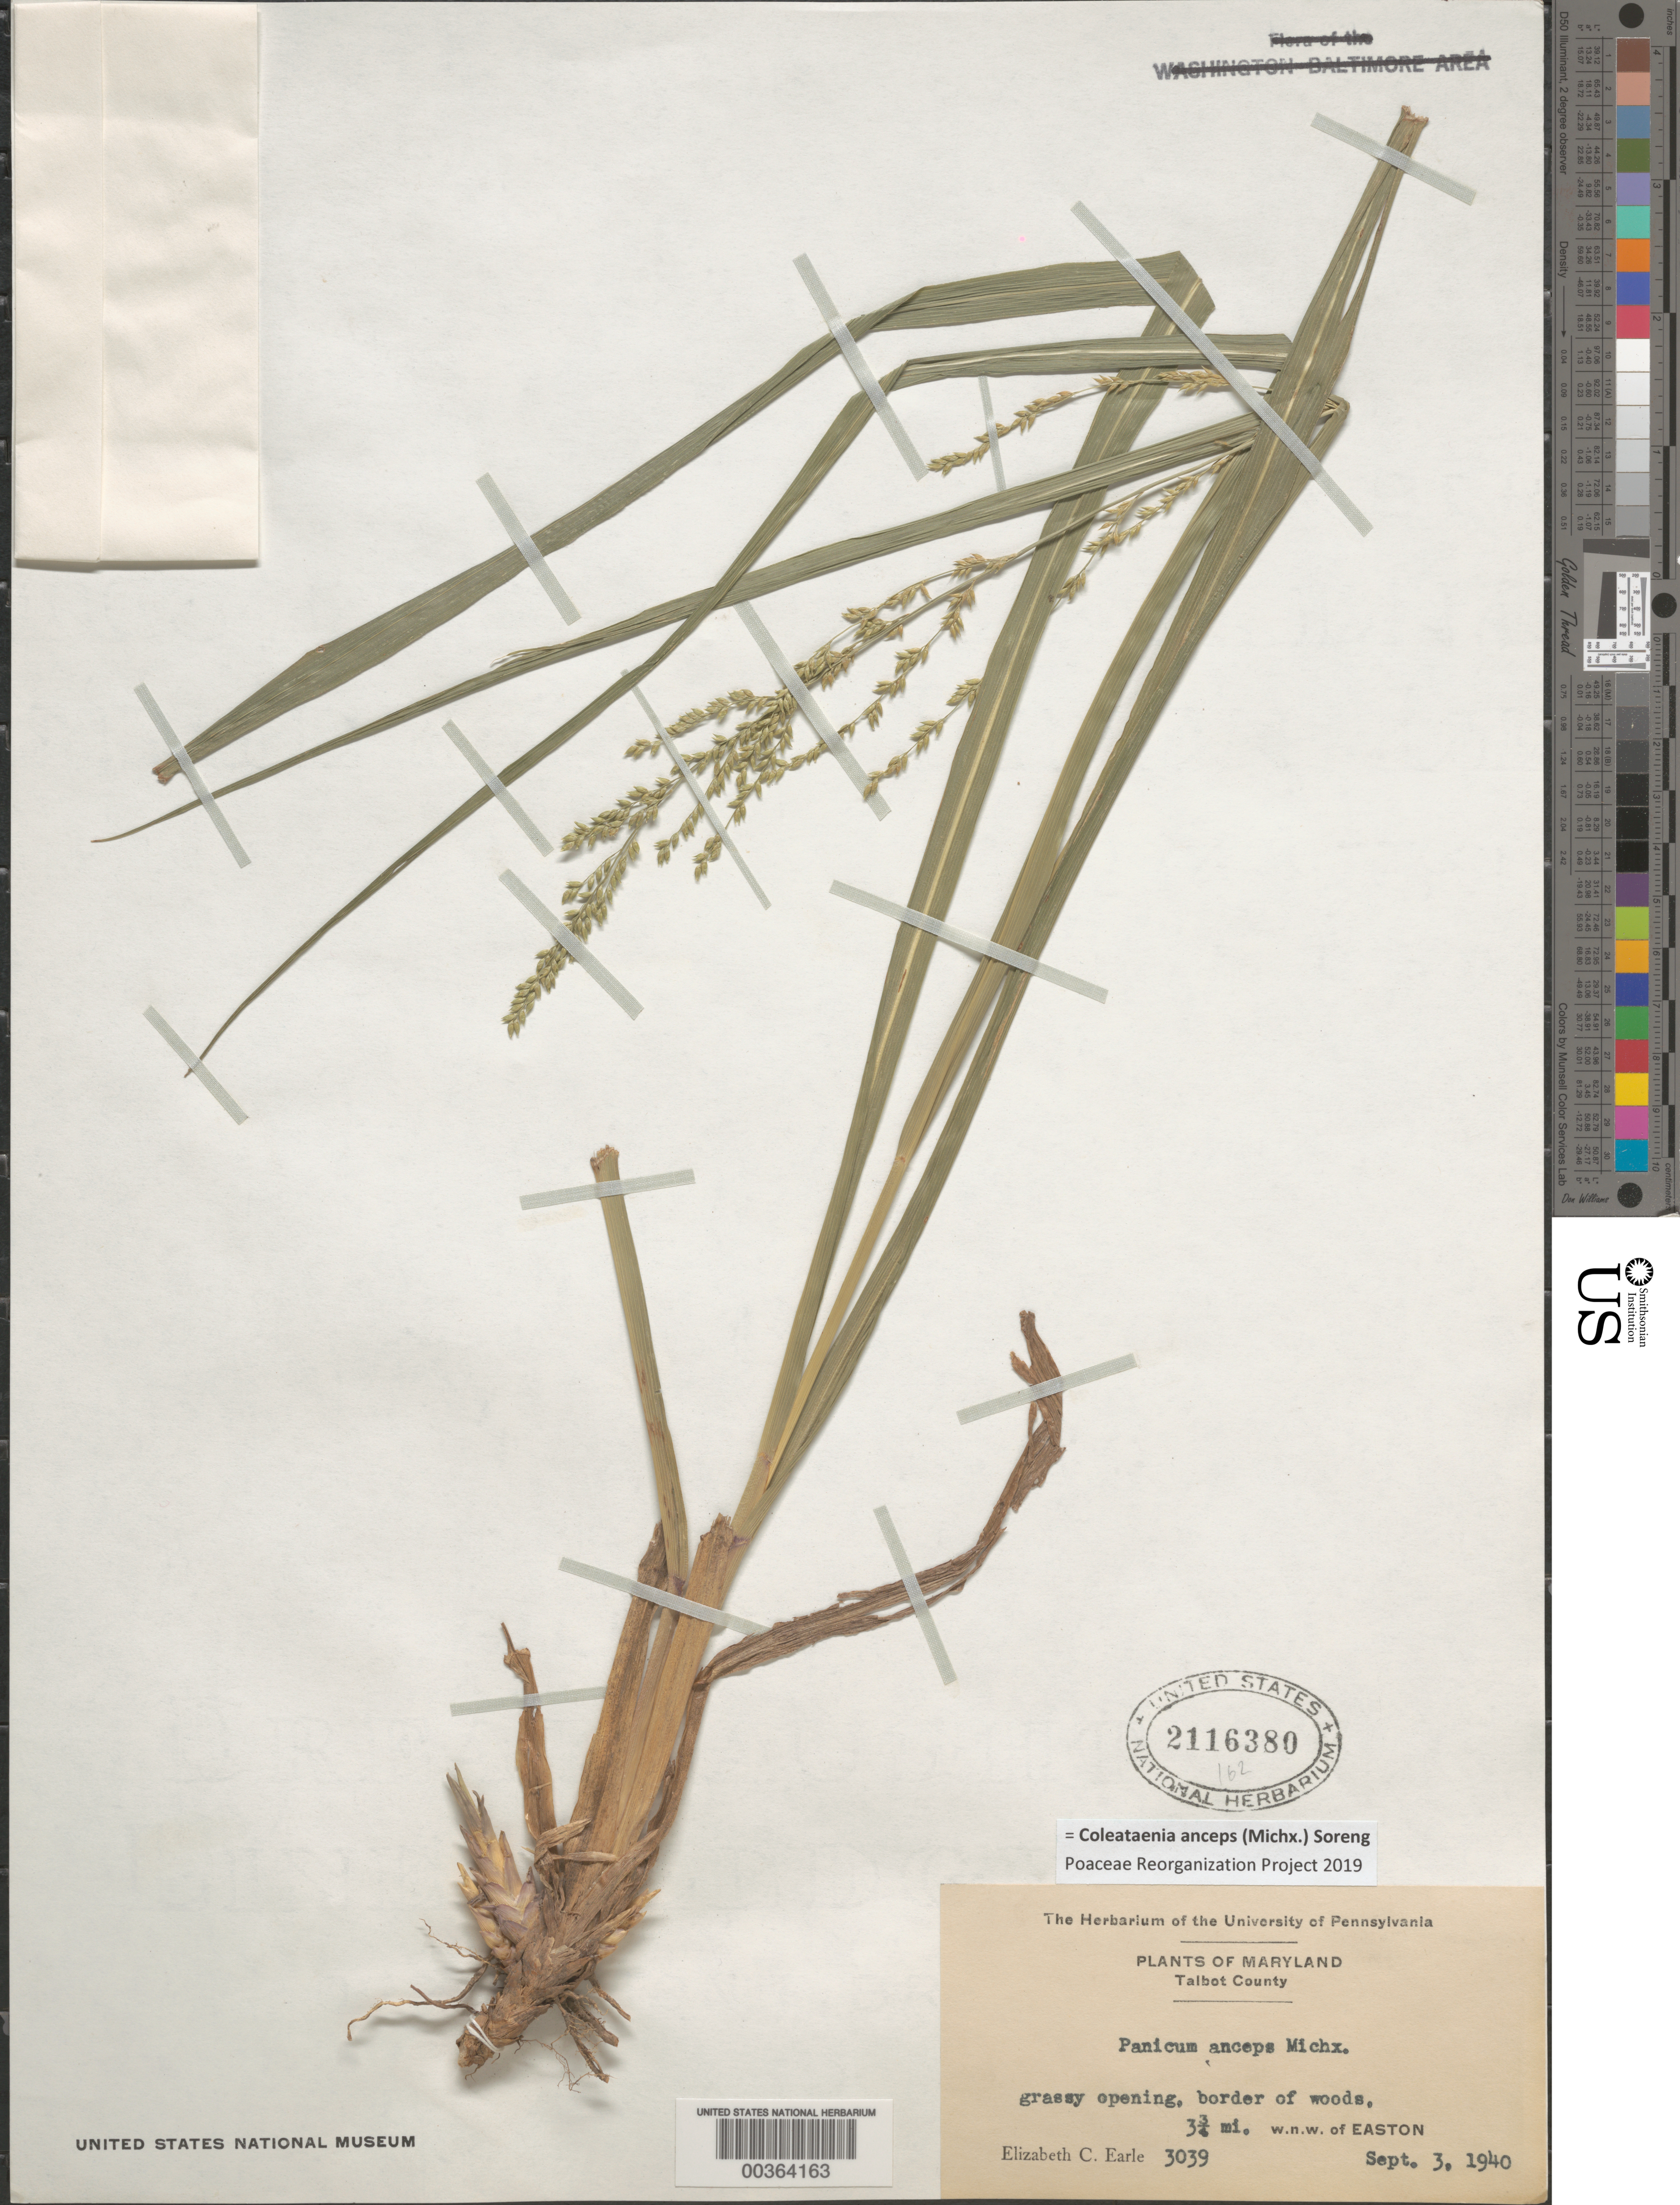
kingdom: Plantae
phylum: Tracheophyta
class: Liliopsida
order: Poales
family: Poaceae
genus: Panicum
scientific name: Panicum anceps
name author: Michx.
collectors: E. C. Earle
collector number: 3039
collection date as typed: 03 Sep 1940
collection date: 1940-09-03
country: United States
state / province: Maryland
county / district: Talbot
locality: Wnw of easton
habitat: Grassy opening, border of woods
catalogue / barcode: US 2116380